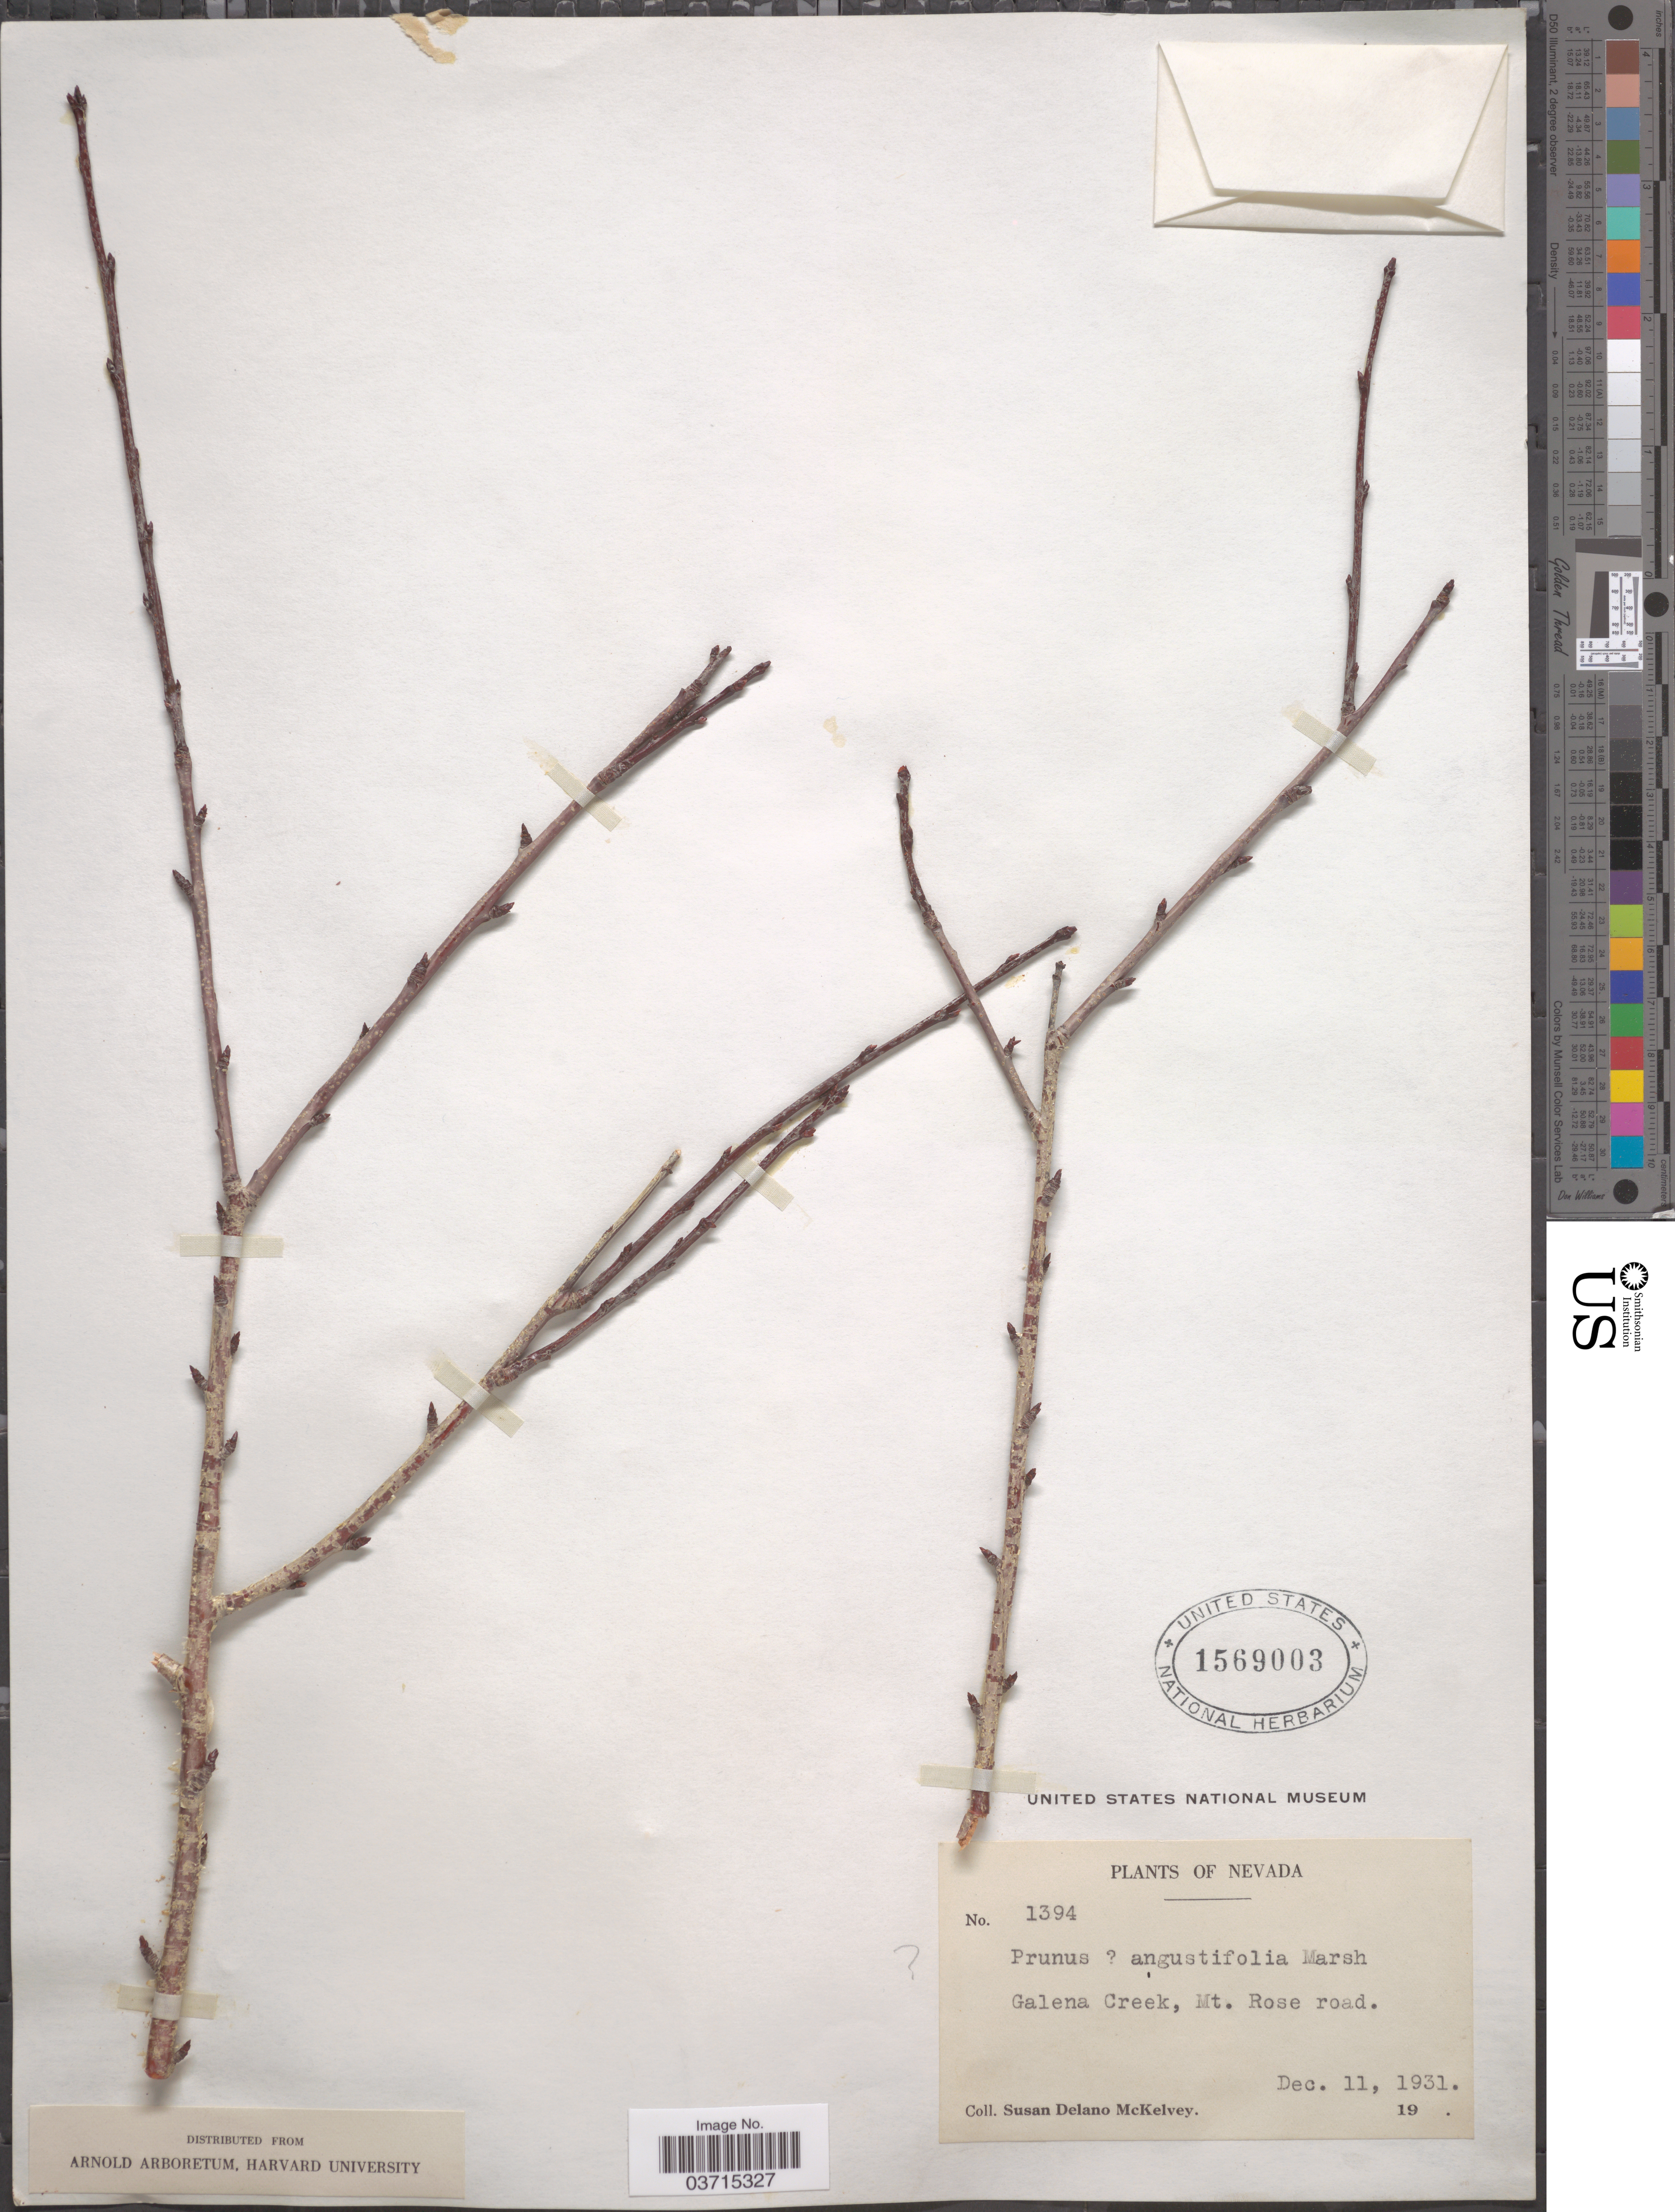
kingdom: Plantae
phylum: Tracheophyta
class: Magnoliopsida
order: Rosales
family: Rosaceae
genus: Prunus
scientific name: Prunus angustifolia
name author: Marshall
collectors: S. A. McKelvey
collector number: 1394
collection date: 1931-12-11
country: United States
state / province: Nevada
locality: Galena Creek, Mt. Rose road.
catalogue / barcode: US 1569003